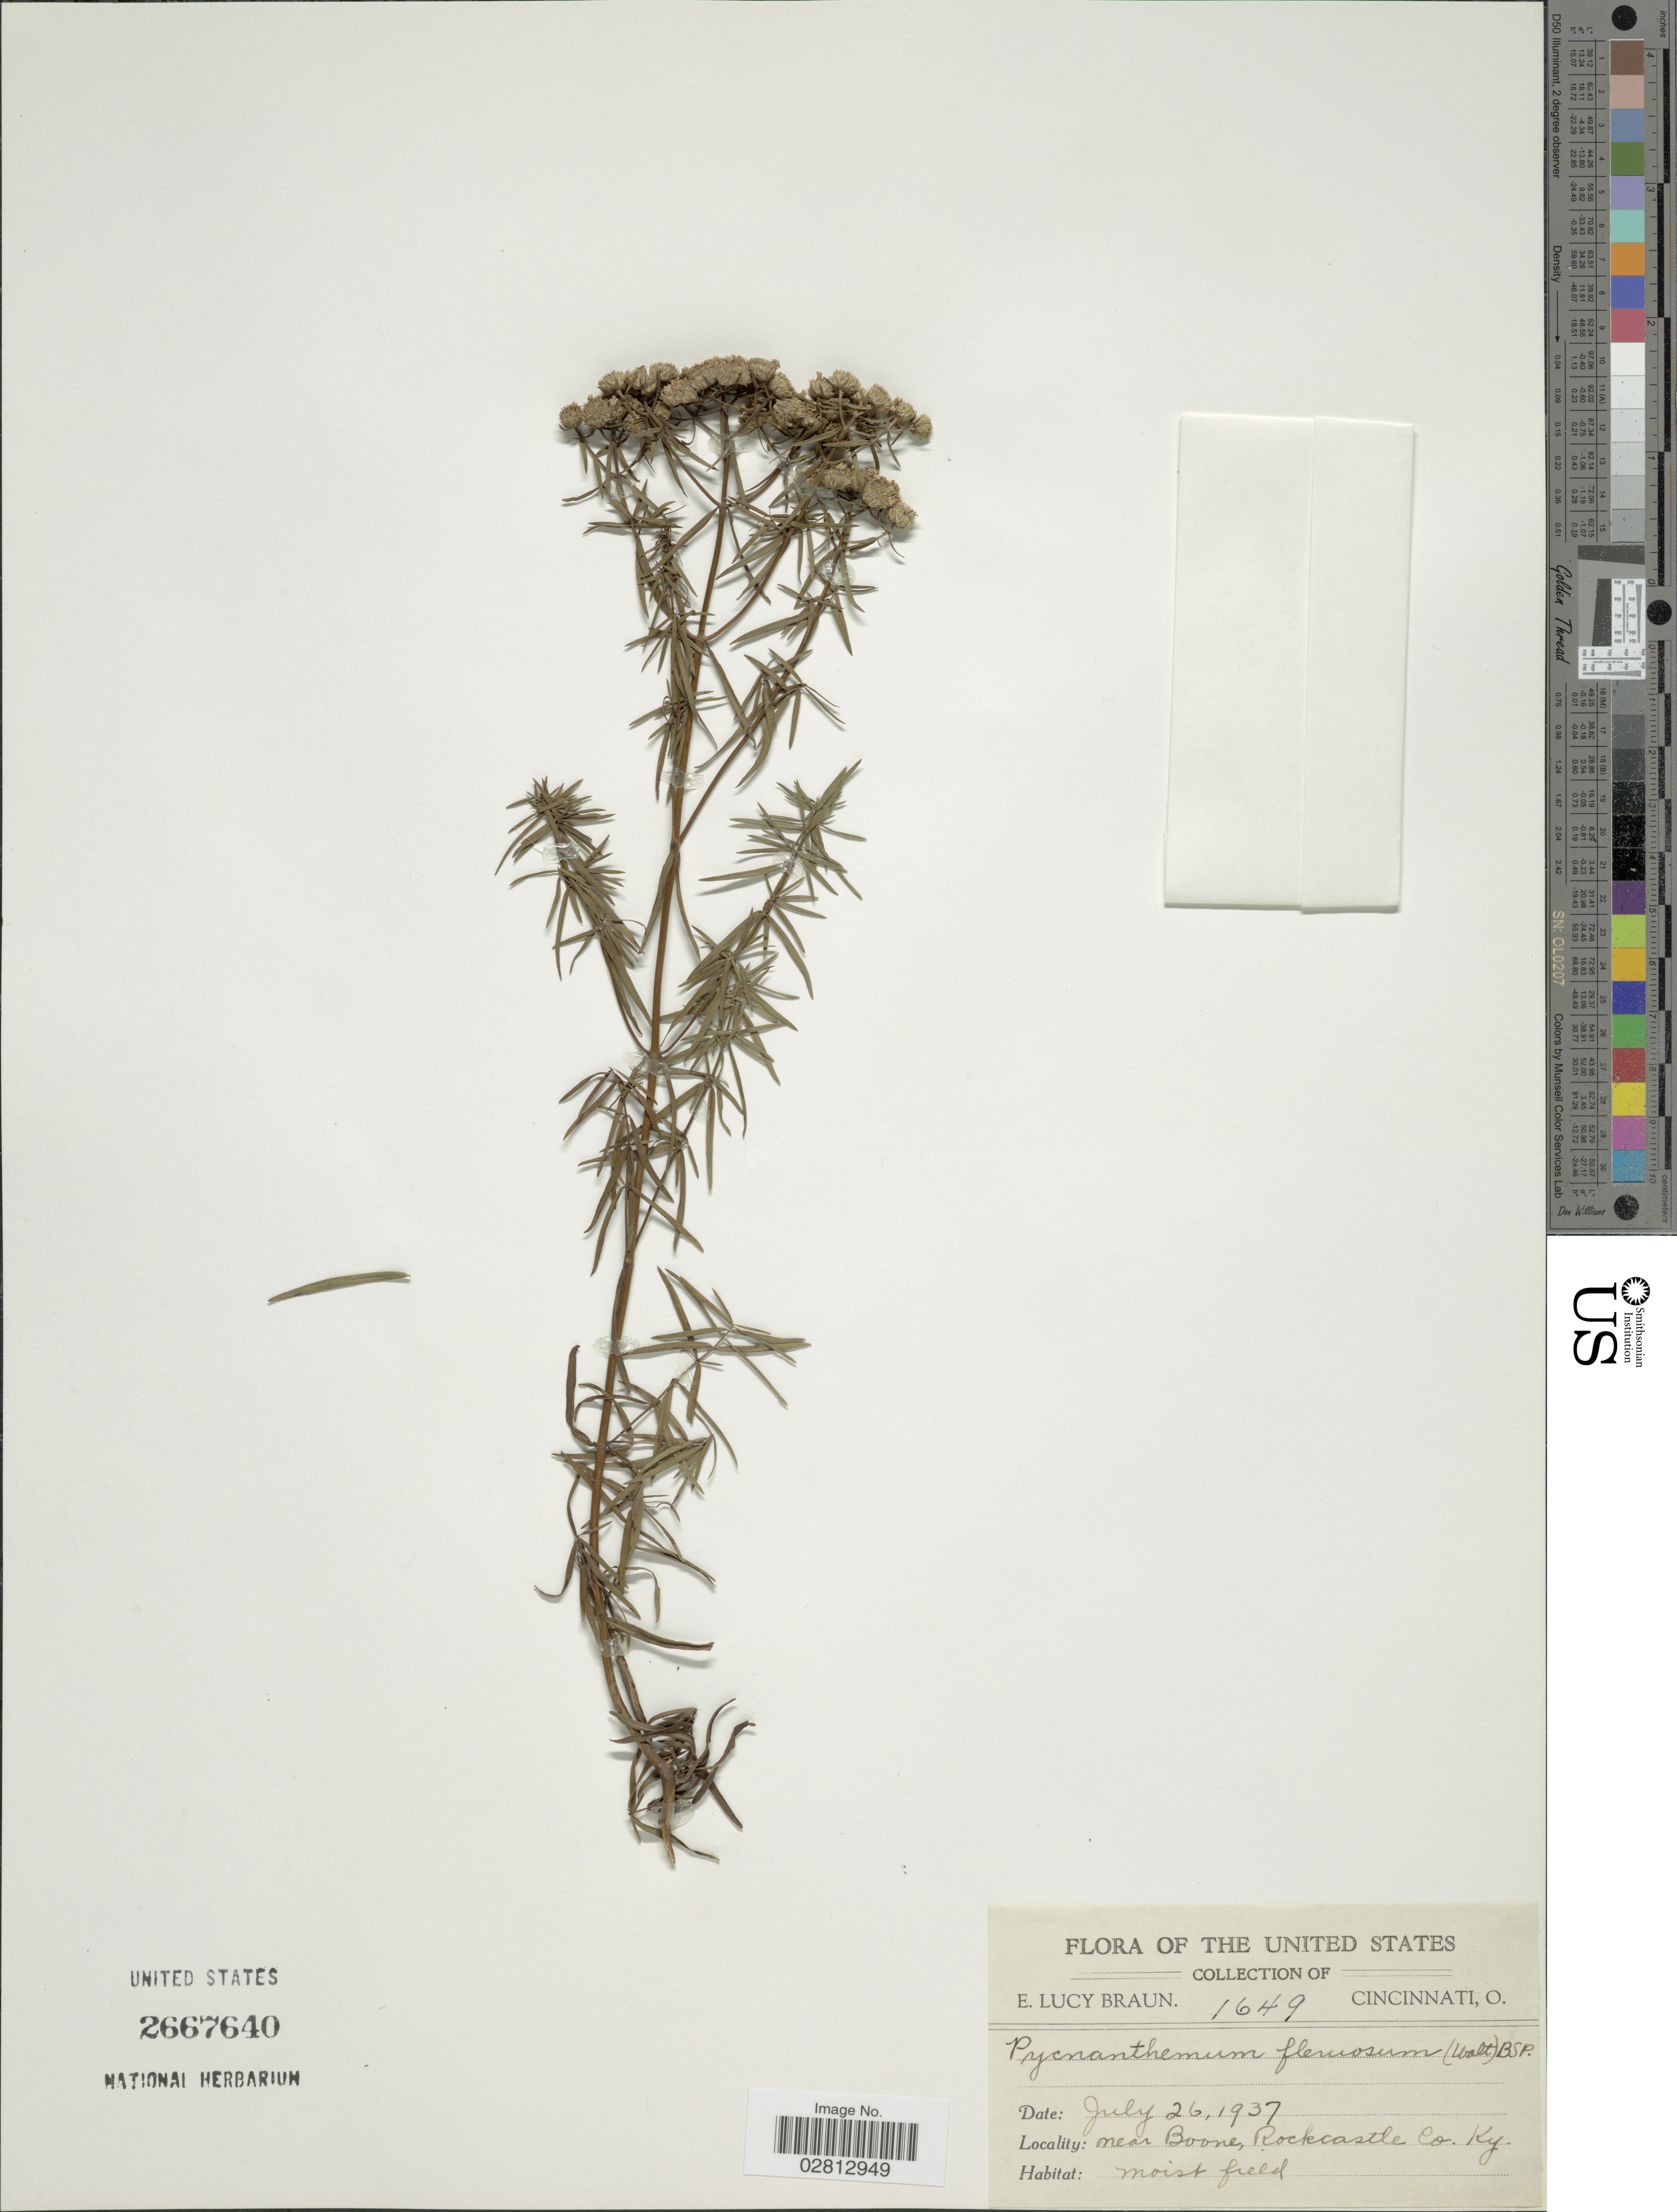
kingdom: Plantae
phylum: Tracheophyta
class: Magnoliopsida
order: Lamiales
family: Lamiaceae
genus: Pycnanthemum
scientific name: Pycnanthemum tenuifolium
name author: Schrad.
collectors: E. L. Braun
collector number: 1649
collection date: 1937-07-26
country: United States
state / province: Kentucky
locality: Near Boone, Rockcastle Co.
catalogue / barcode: US 2667640